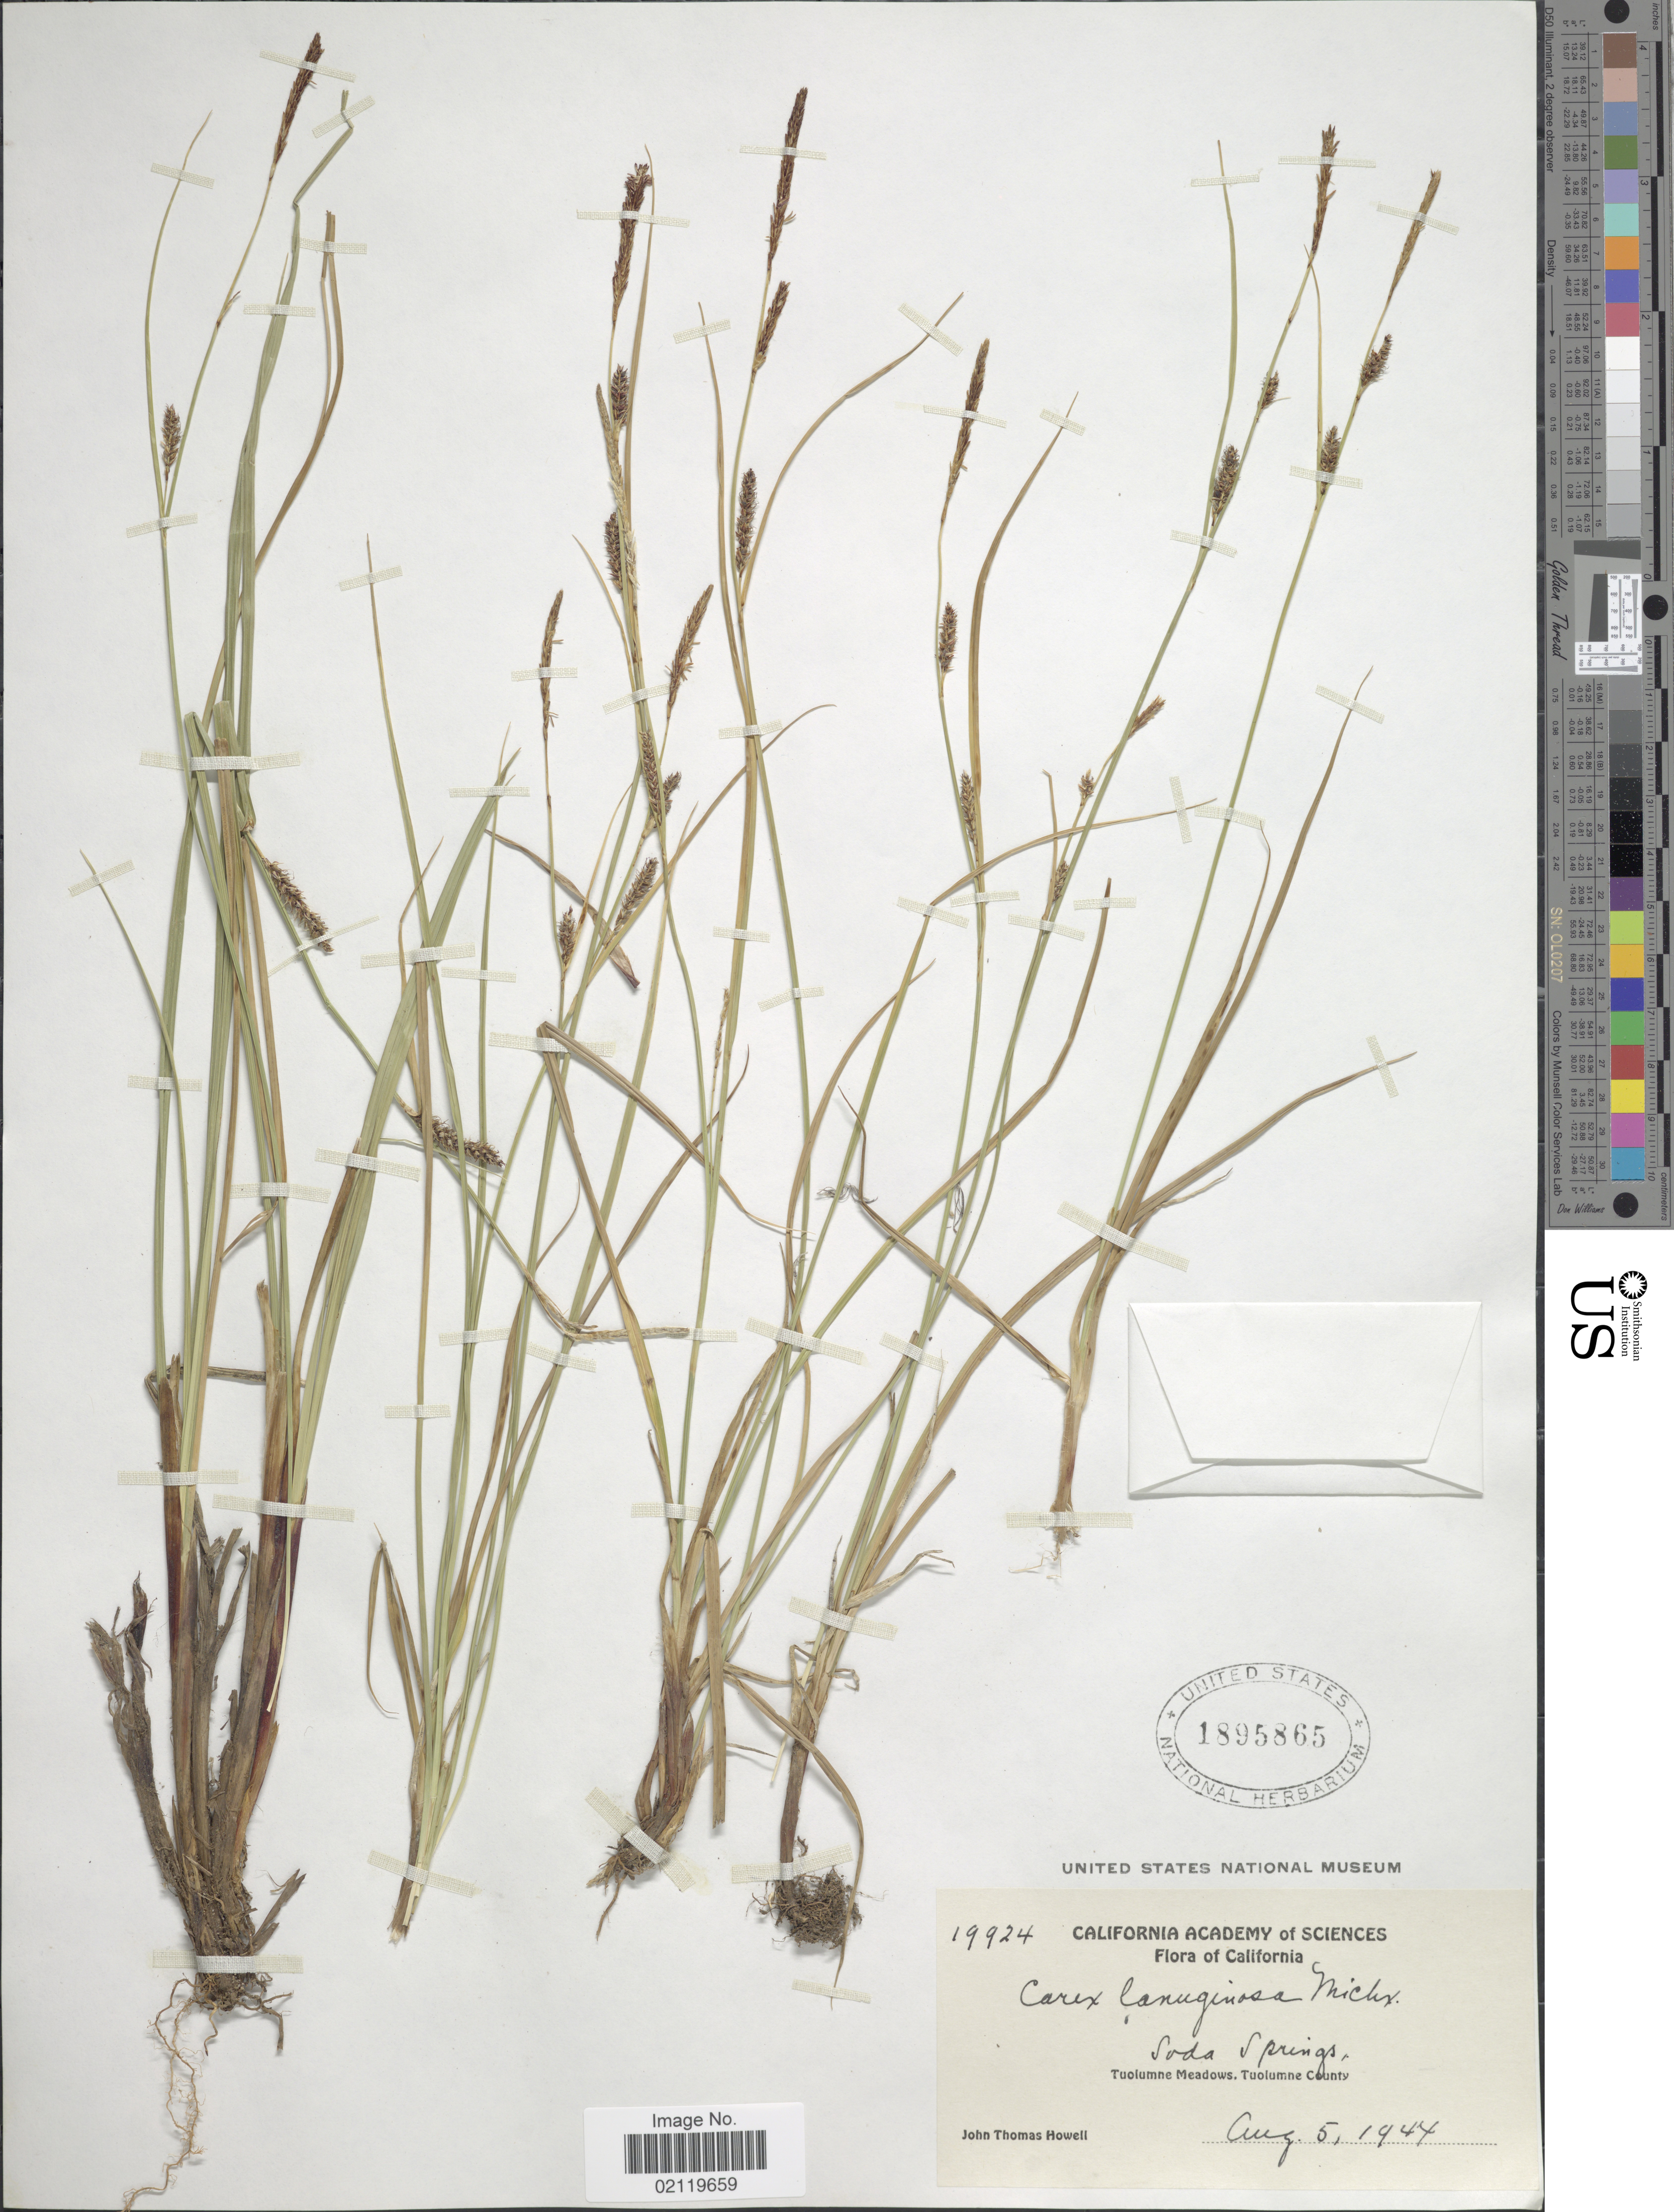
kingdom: Plantae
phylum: Tracheophyta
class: Liliopsida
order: Poales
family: Cyperaceae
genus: Carex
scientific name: Carex pellita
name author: Muhl. ex Willd.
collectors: J. T. Howell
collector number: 19924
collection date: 1944-08-05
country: United States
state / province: California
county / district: Tuolumne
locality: Soda Springs, Tuolumne Meadows, Tuolumne County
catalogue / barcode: US 1895865